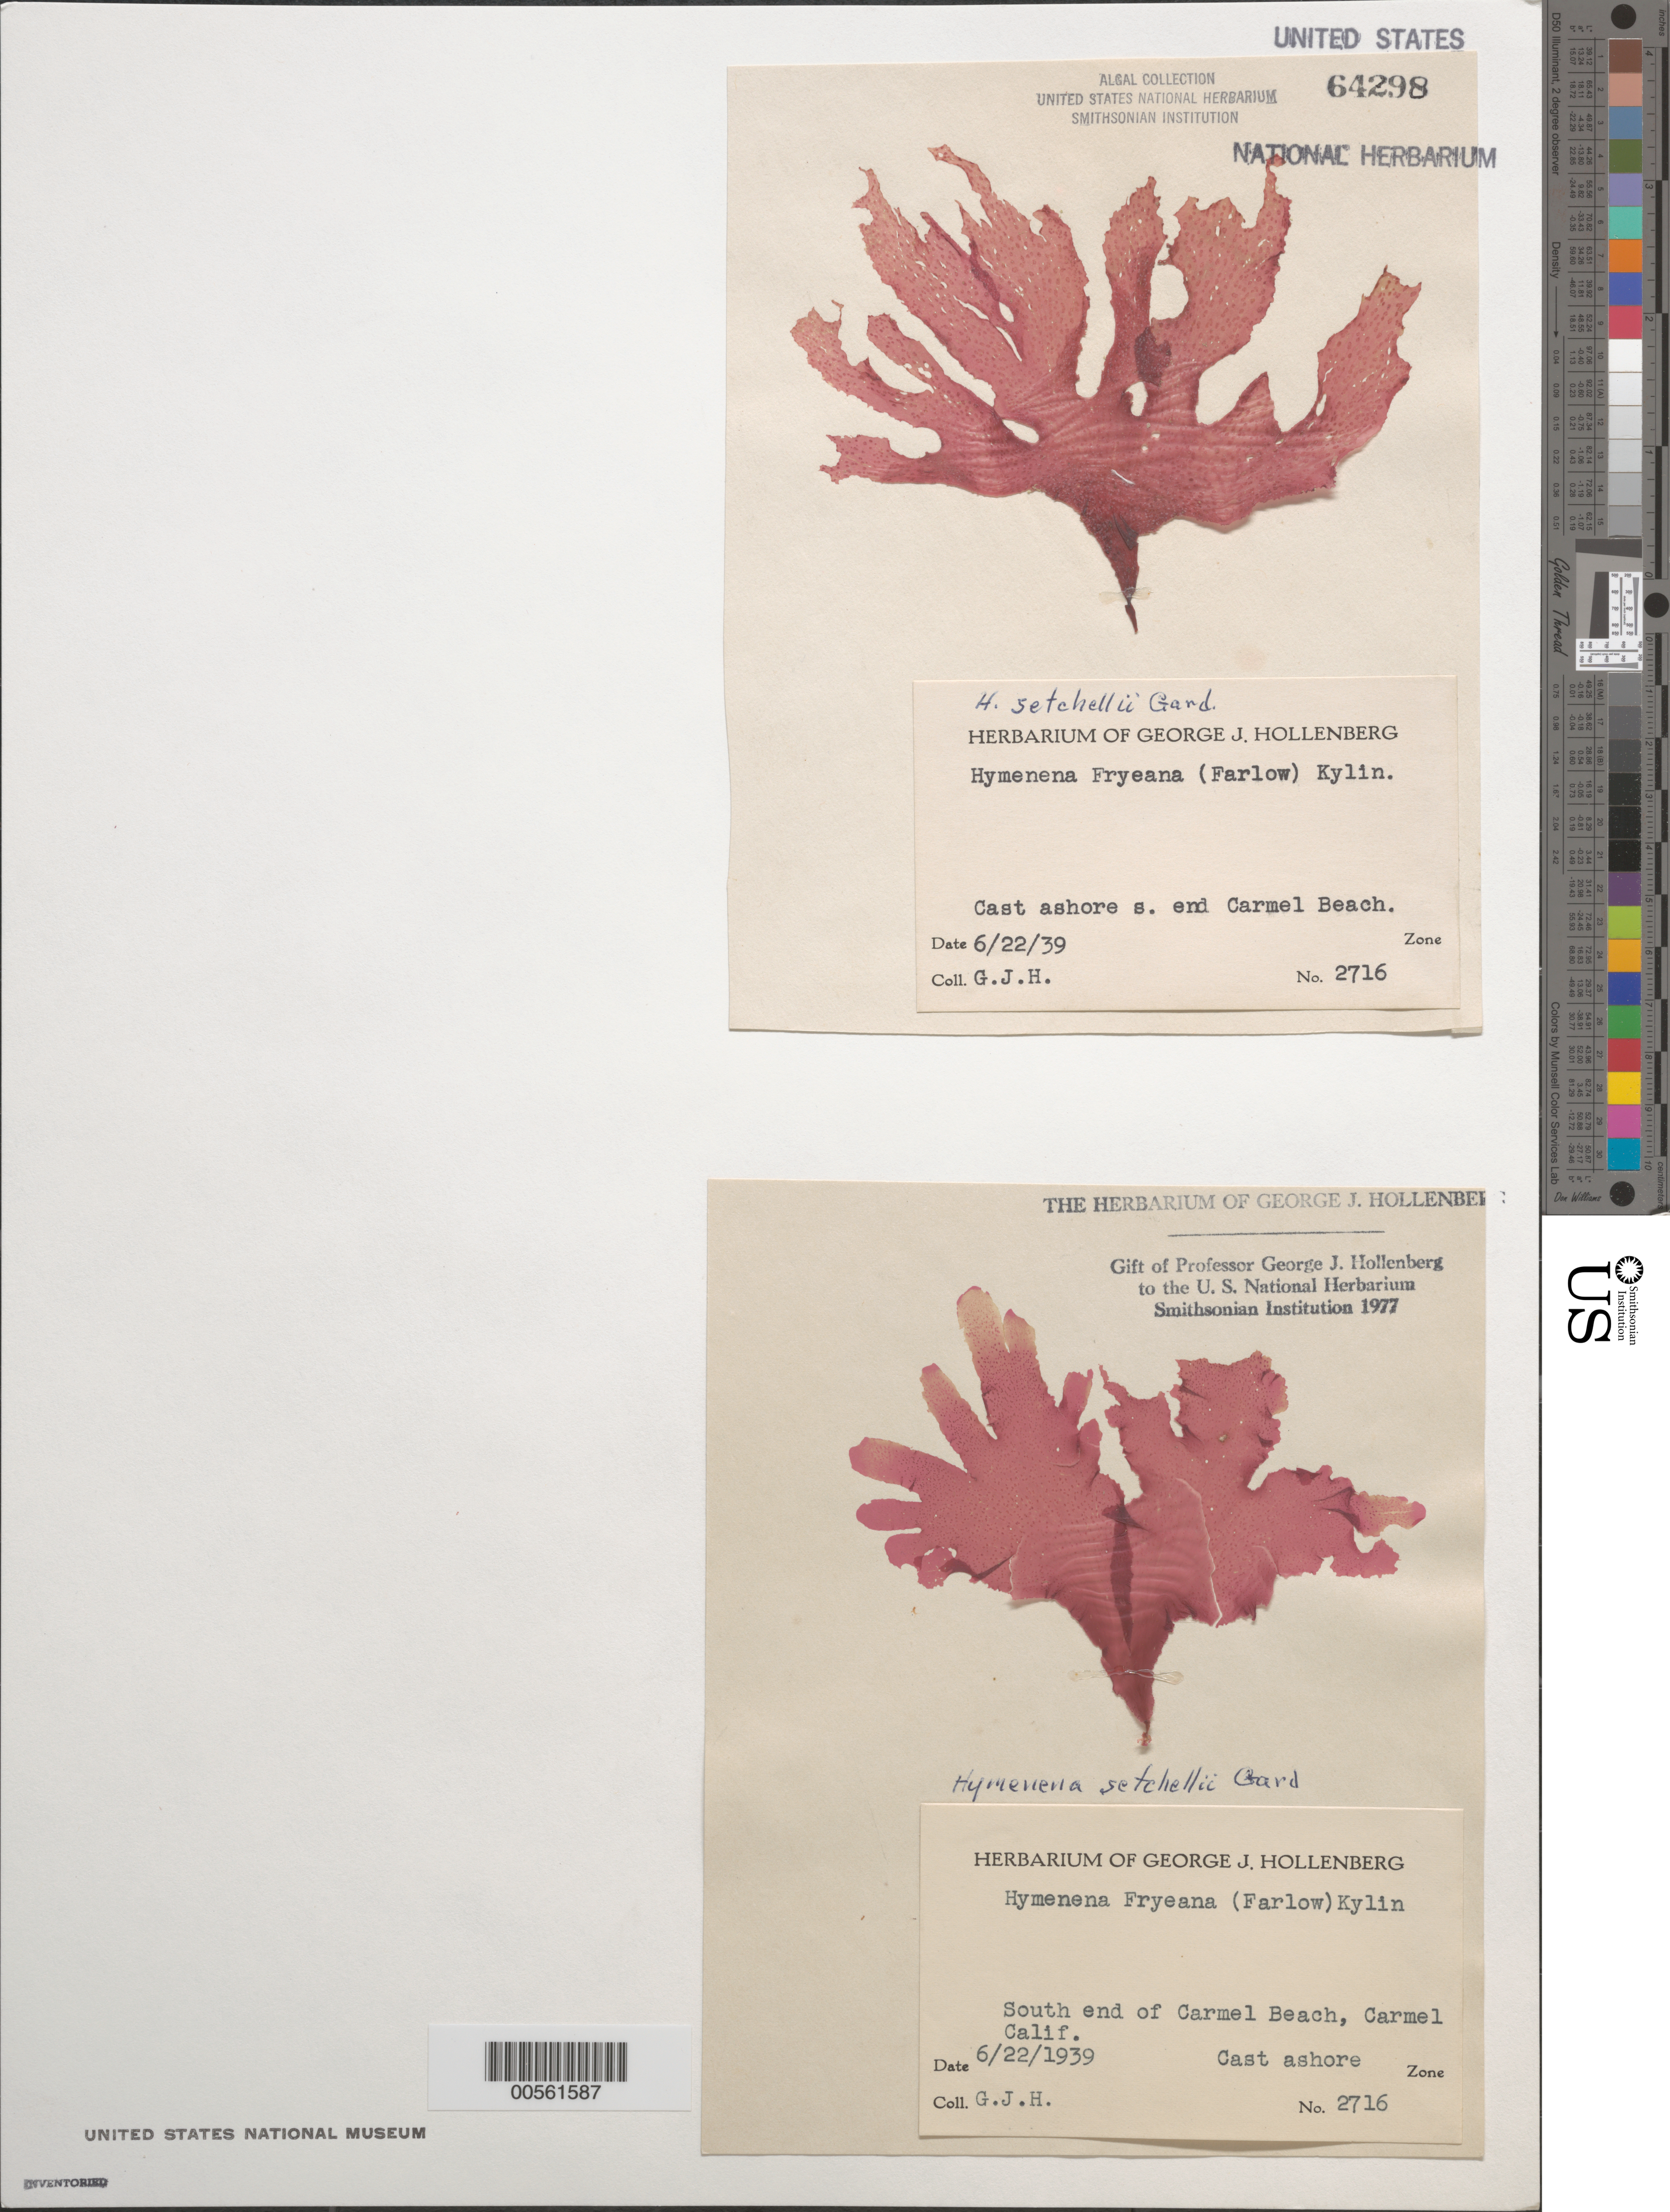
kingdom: Plantae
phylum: Rhodophyta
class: Florideophyceae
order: Ceramiales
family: Delesseriaceae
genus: Hymenena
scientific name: Hymenena setchellii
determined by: Hollenberg, George J.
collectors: G. Hollenberg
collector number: GJH 2716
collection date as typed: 22 Jun 1939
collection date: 1939-06-22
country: United States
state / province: California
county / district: Monterey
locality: Carmel Beach, Carmel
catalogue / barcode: US 64298